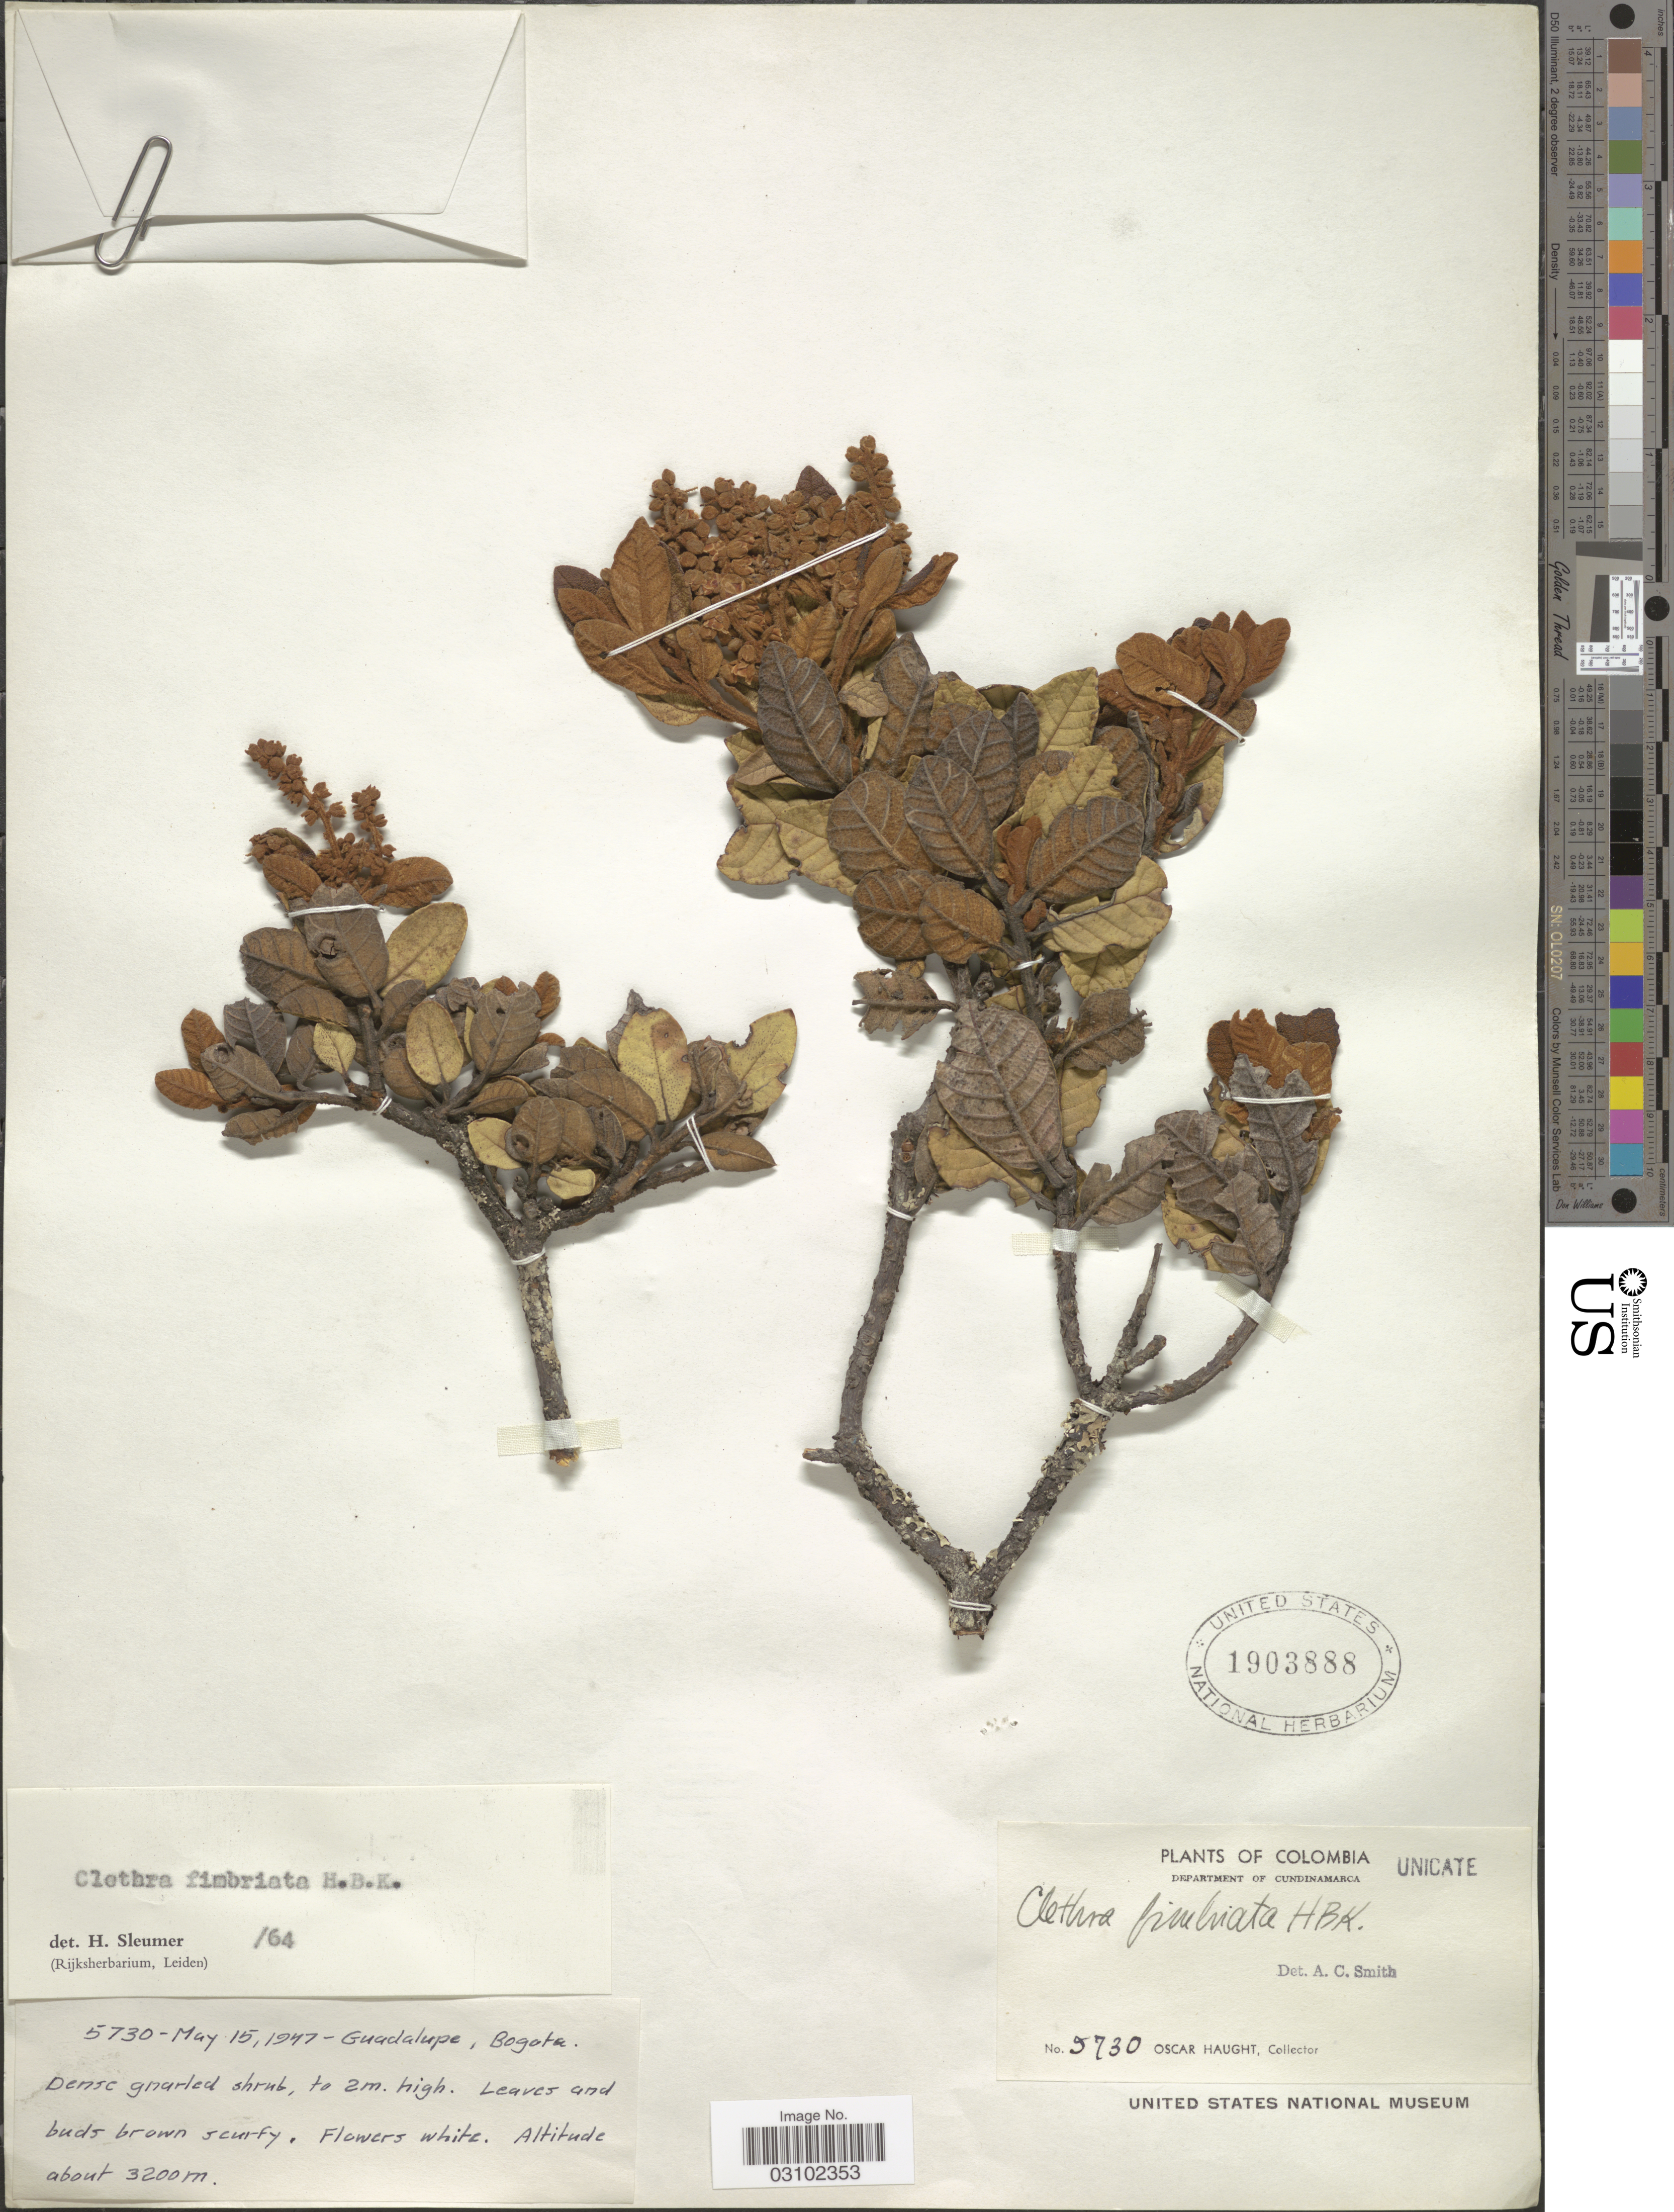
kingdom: Plantae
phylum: Tracheophyta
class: Magnoliopsida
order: Ericales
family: Clethraceae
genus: Clethra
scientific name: Clethra fimbriata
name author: Kunth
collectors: O. L. Haught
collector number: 5730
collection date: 1947-05-15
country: Colombia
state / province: Cundinamarca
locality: Department of Cundinamarca, Guadalupe, Bogota.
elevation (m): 3200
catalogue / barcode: US 1903888